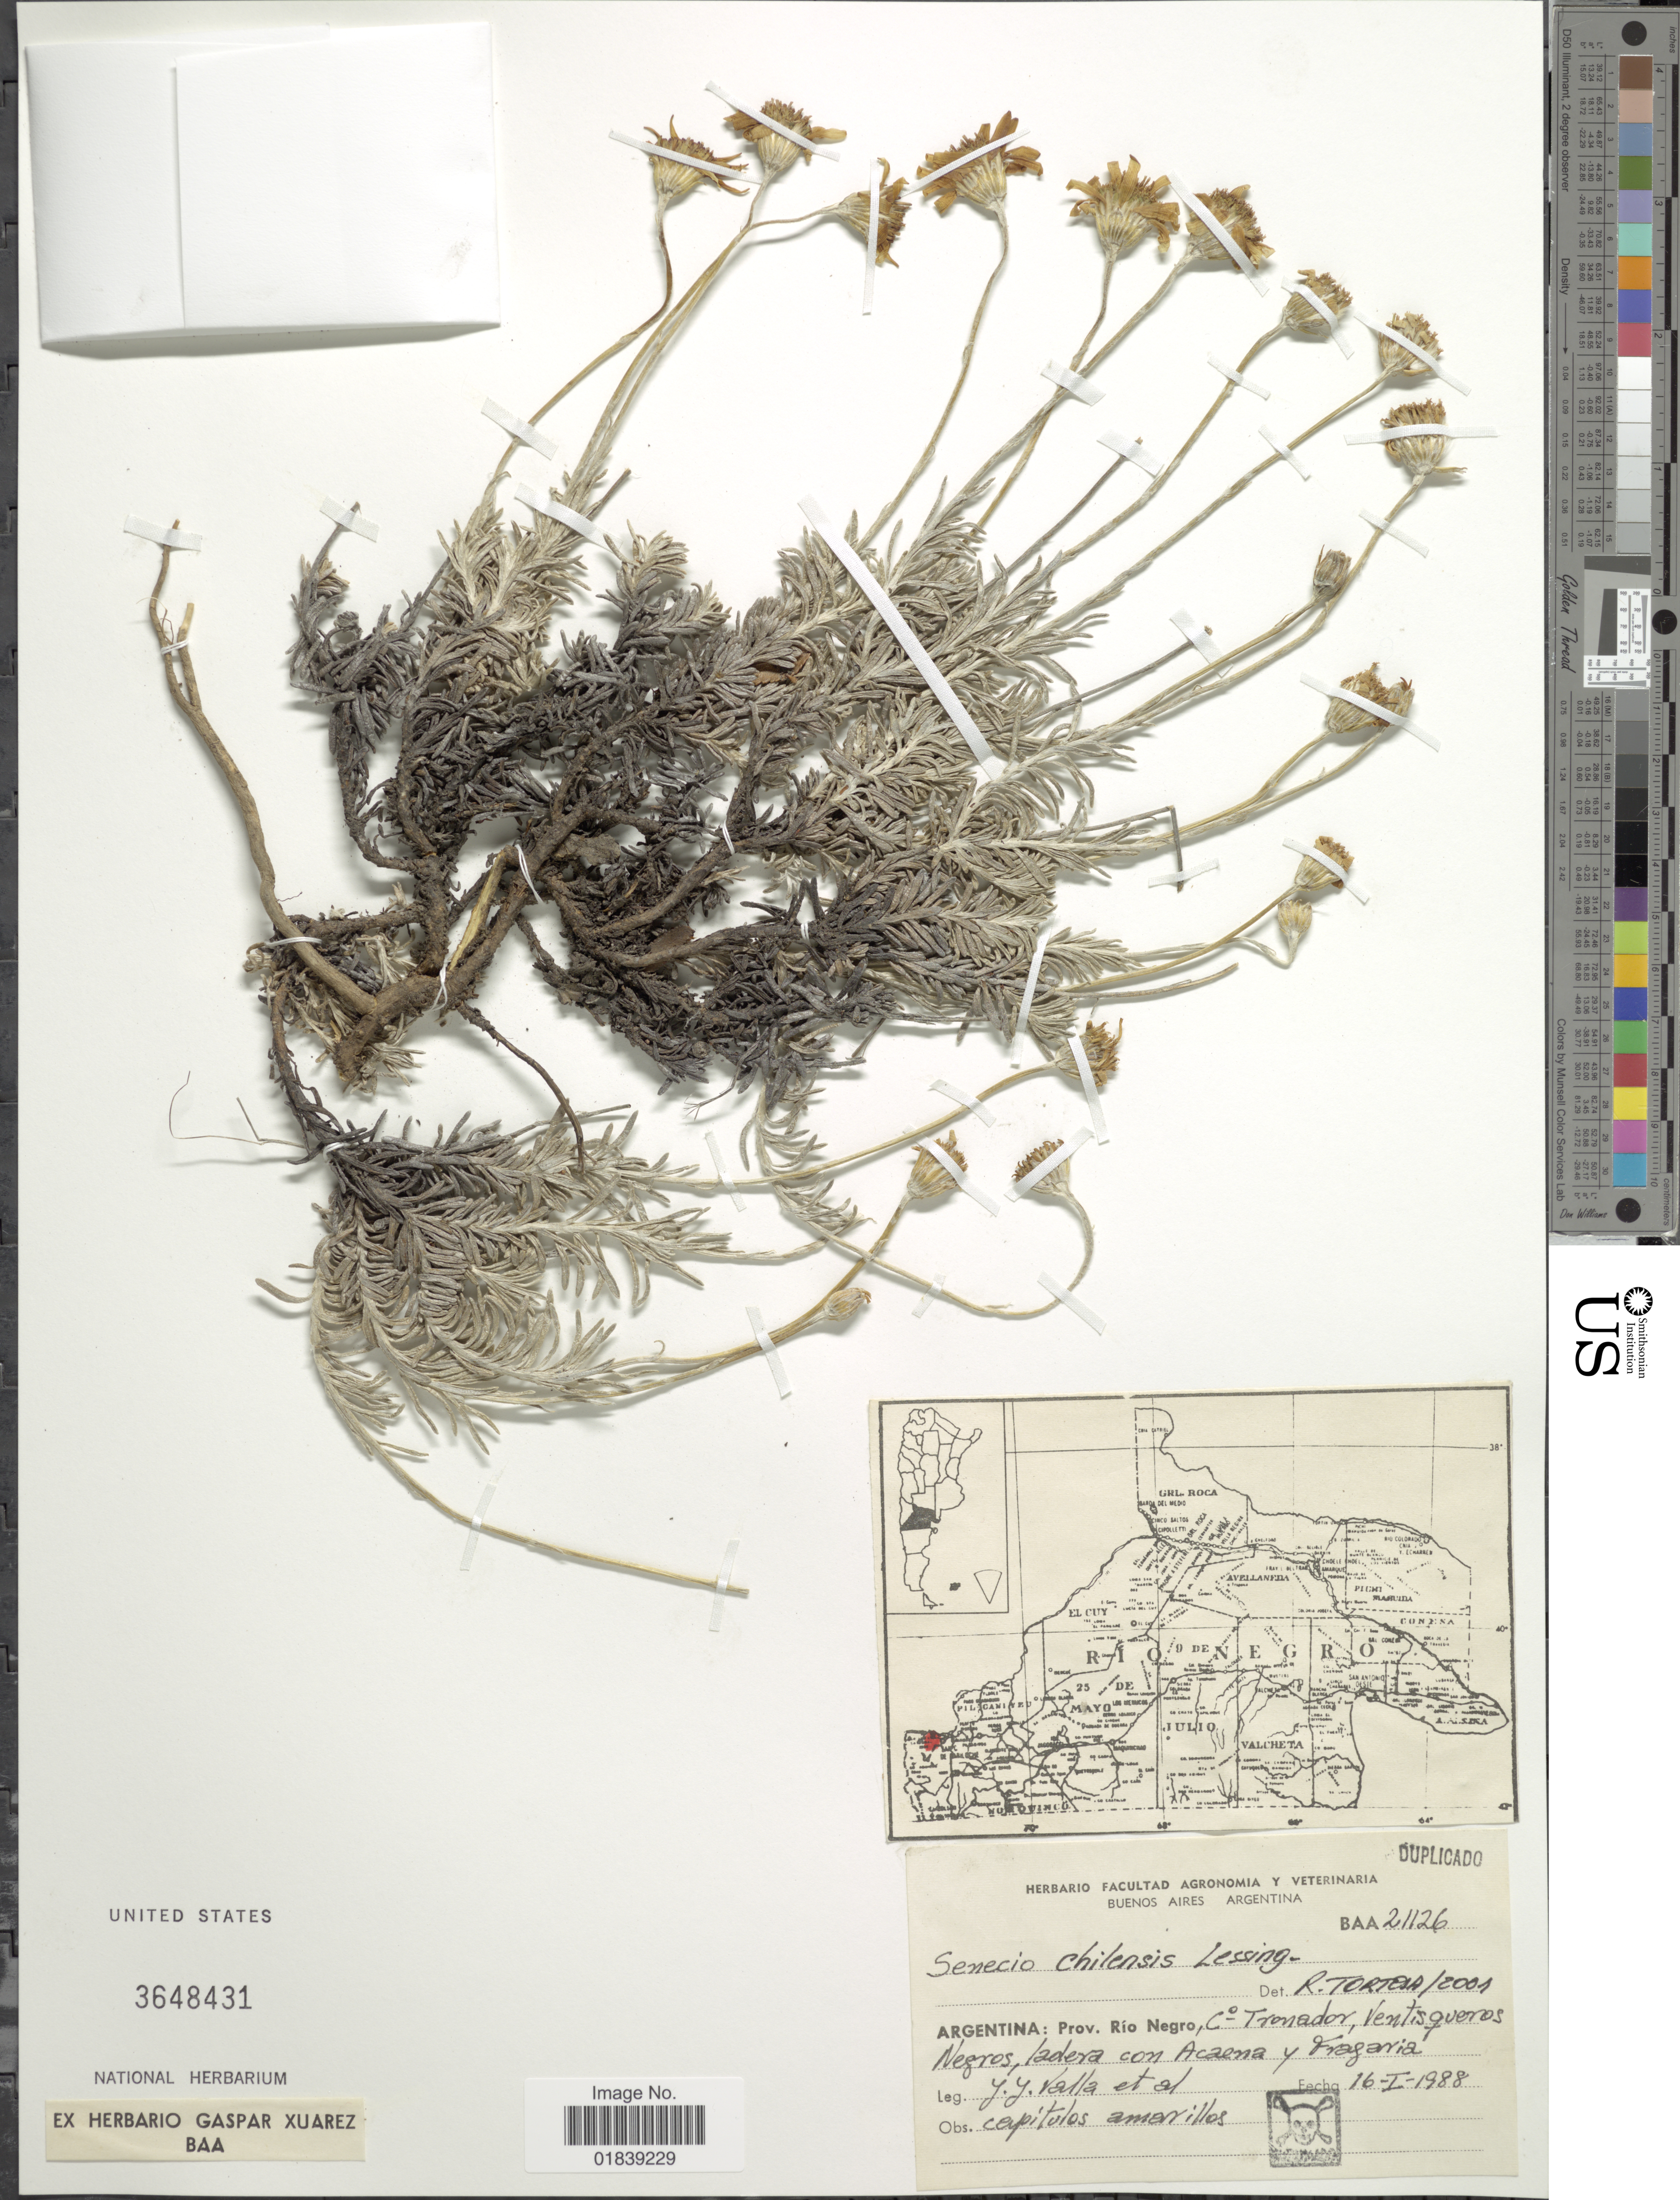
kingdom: Plantae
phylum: Tracheophyta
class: Magnoliopsida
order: Asterales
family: Asteraceae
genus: Senecio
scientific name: Senecio chilensis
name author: Less.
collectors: J. Valla & et al.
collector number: BAA21126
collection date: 1988-01-16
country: Argentina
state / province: Rio Negro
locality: Cº Tronador, Ventisqueros Negros.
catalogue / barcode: US 3648431